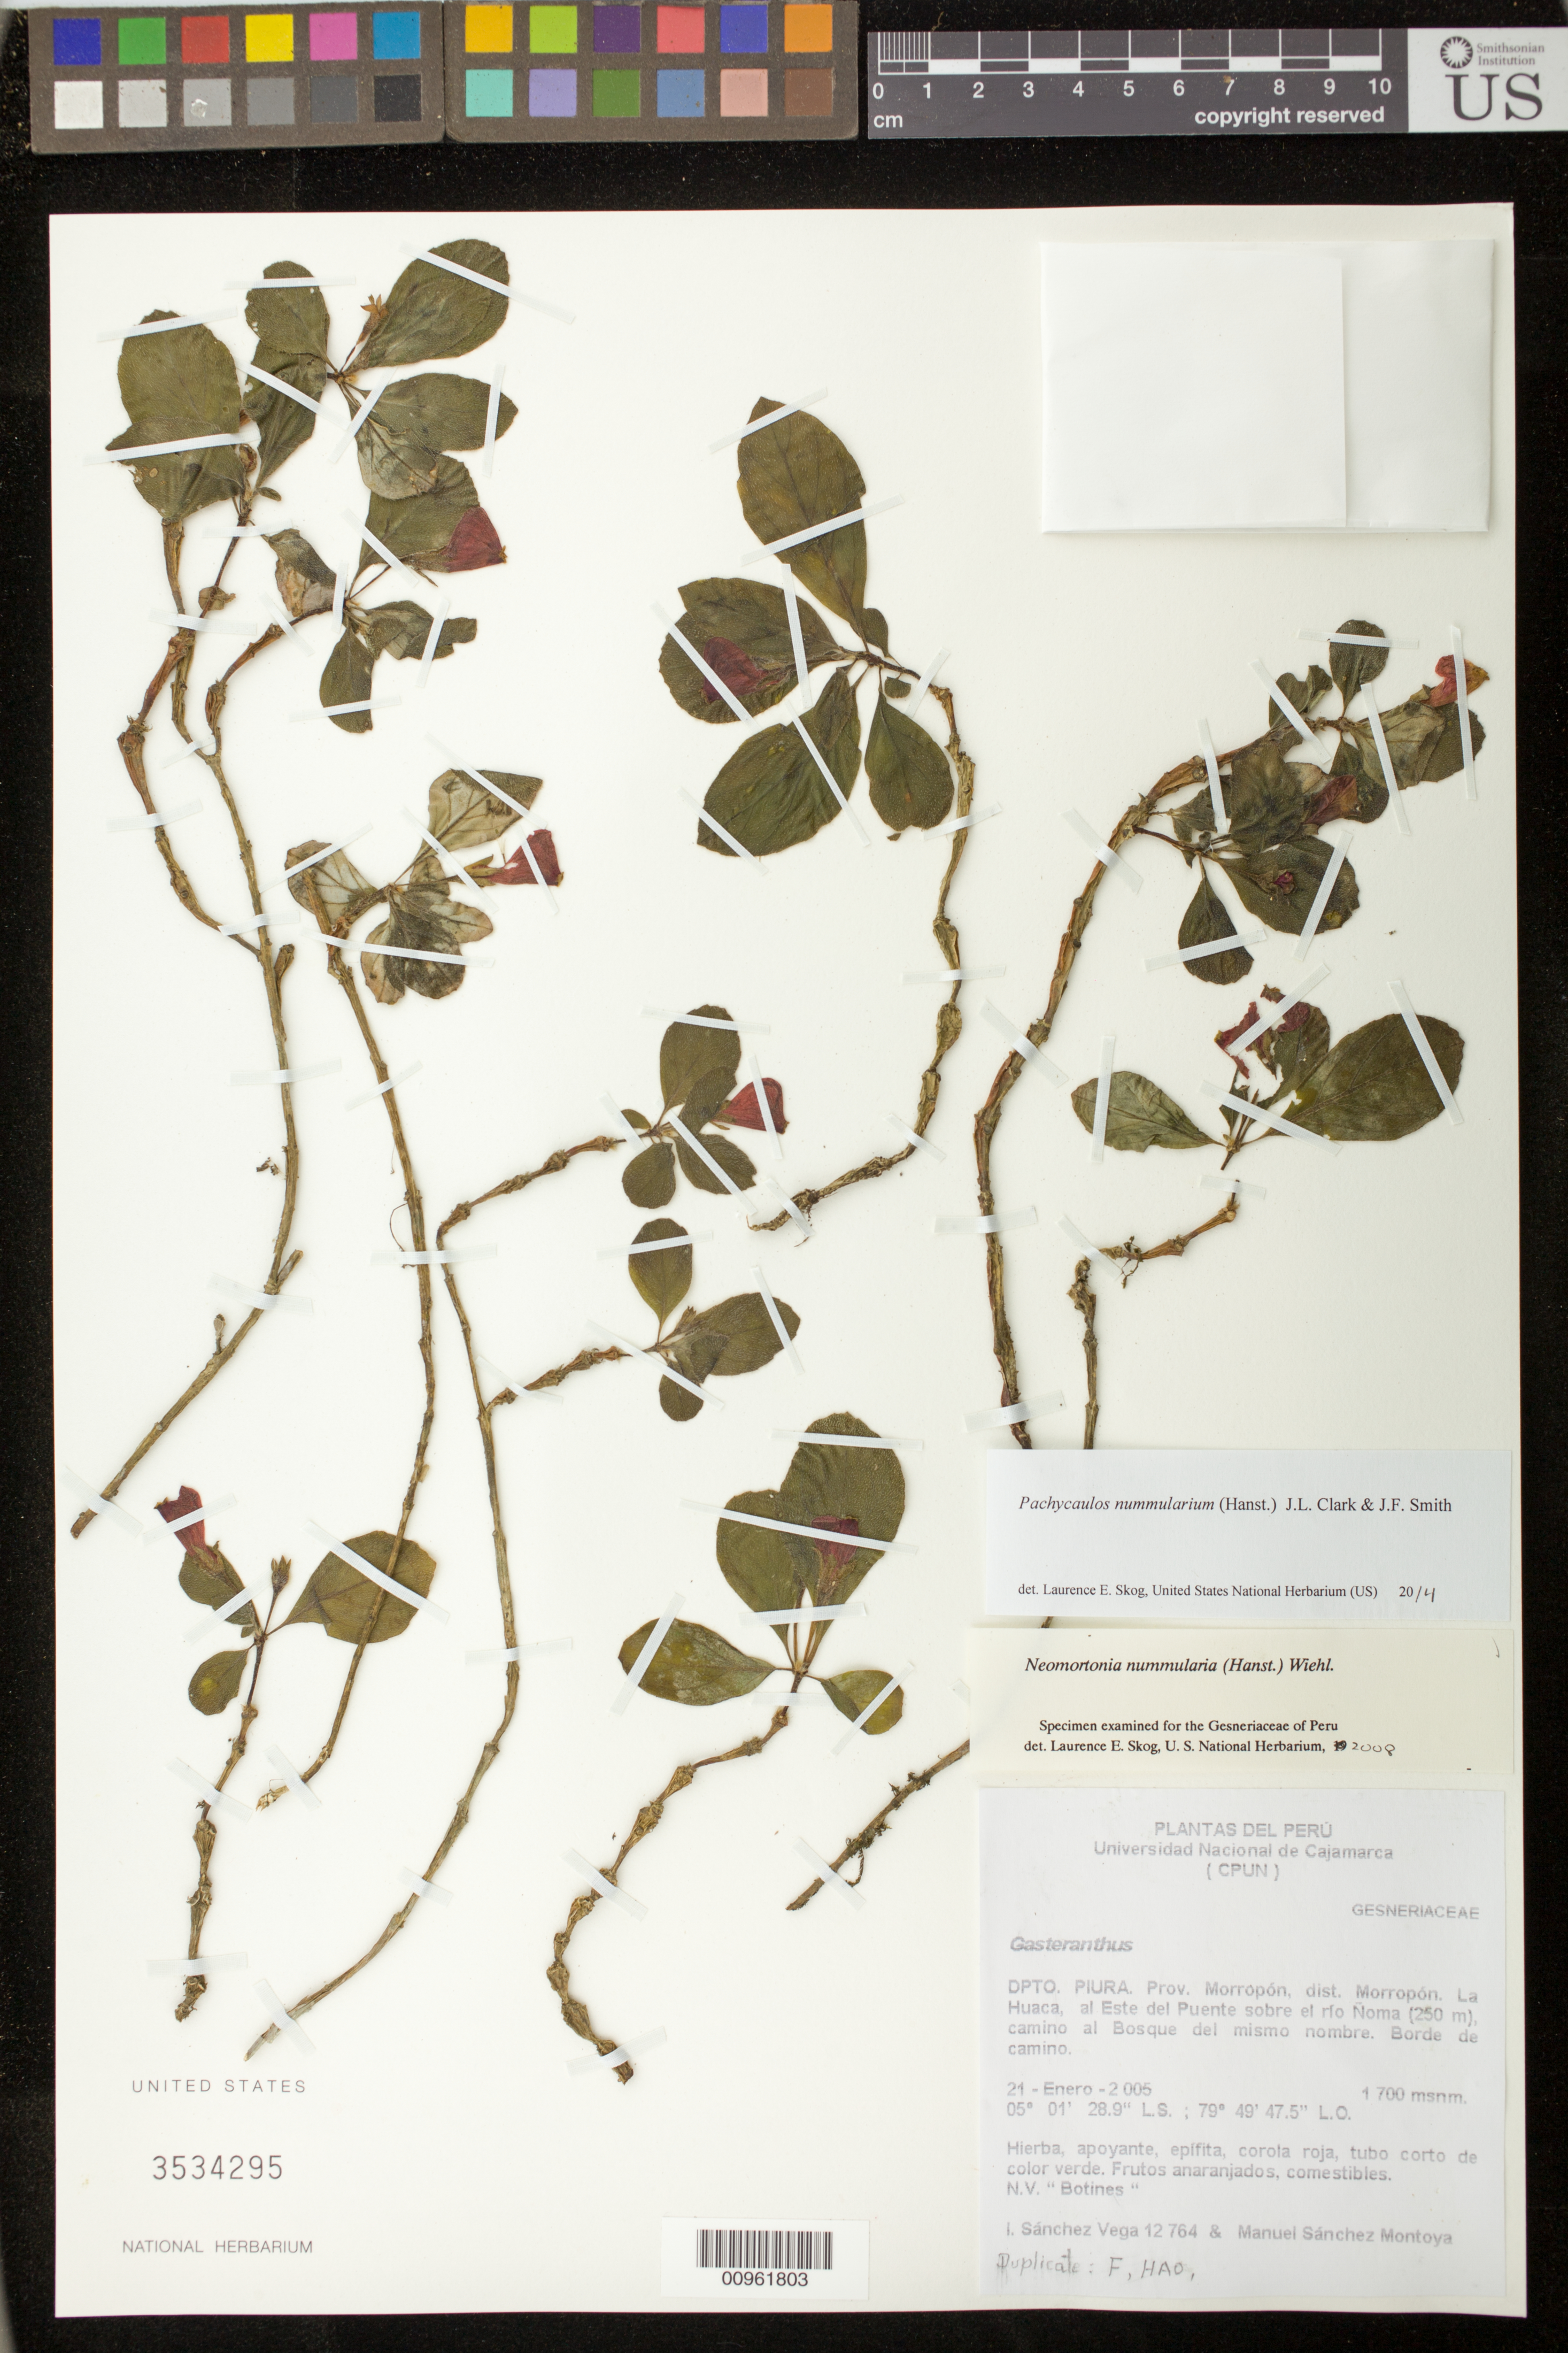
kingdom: Plantae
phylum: Tracheophyta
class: Magnoliopsida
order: Lamiales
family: Gesneriaceae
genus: Pachycaulos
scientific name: Pachycaulos nummularia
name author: (Hanst.) J.L. Clark & J.F. Sm.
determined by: Skog, Laurence E.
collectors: I. M. Sánchez Vega & M. Sánchez Montoya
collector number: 12764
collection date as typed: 21 Jan 2005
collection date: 2005-01-21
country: Peru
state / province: Piura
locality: Dpto. Piura. Prov. Morropón, dist. Morropón. La Huaca, al Este del Puente sobre el río Noma, camino al bosque del mismo nombre. Borde de camino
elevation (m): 1700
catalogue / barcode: US 3534295